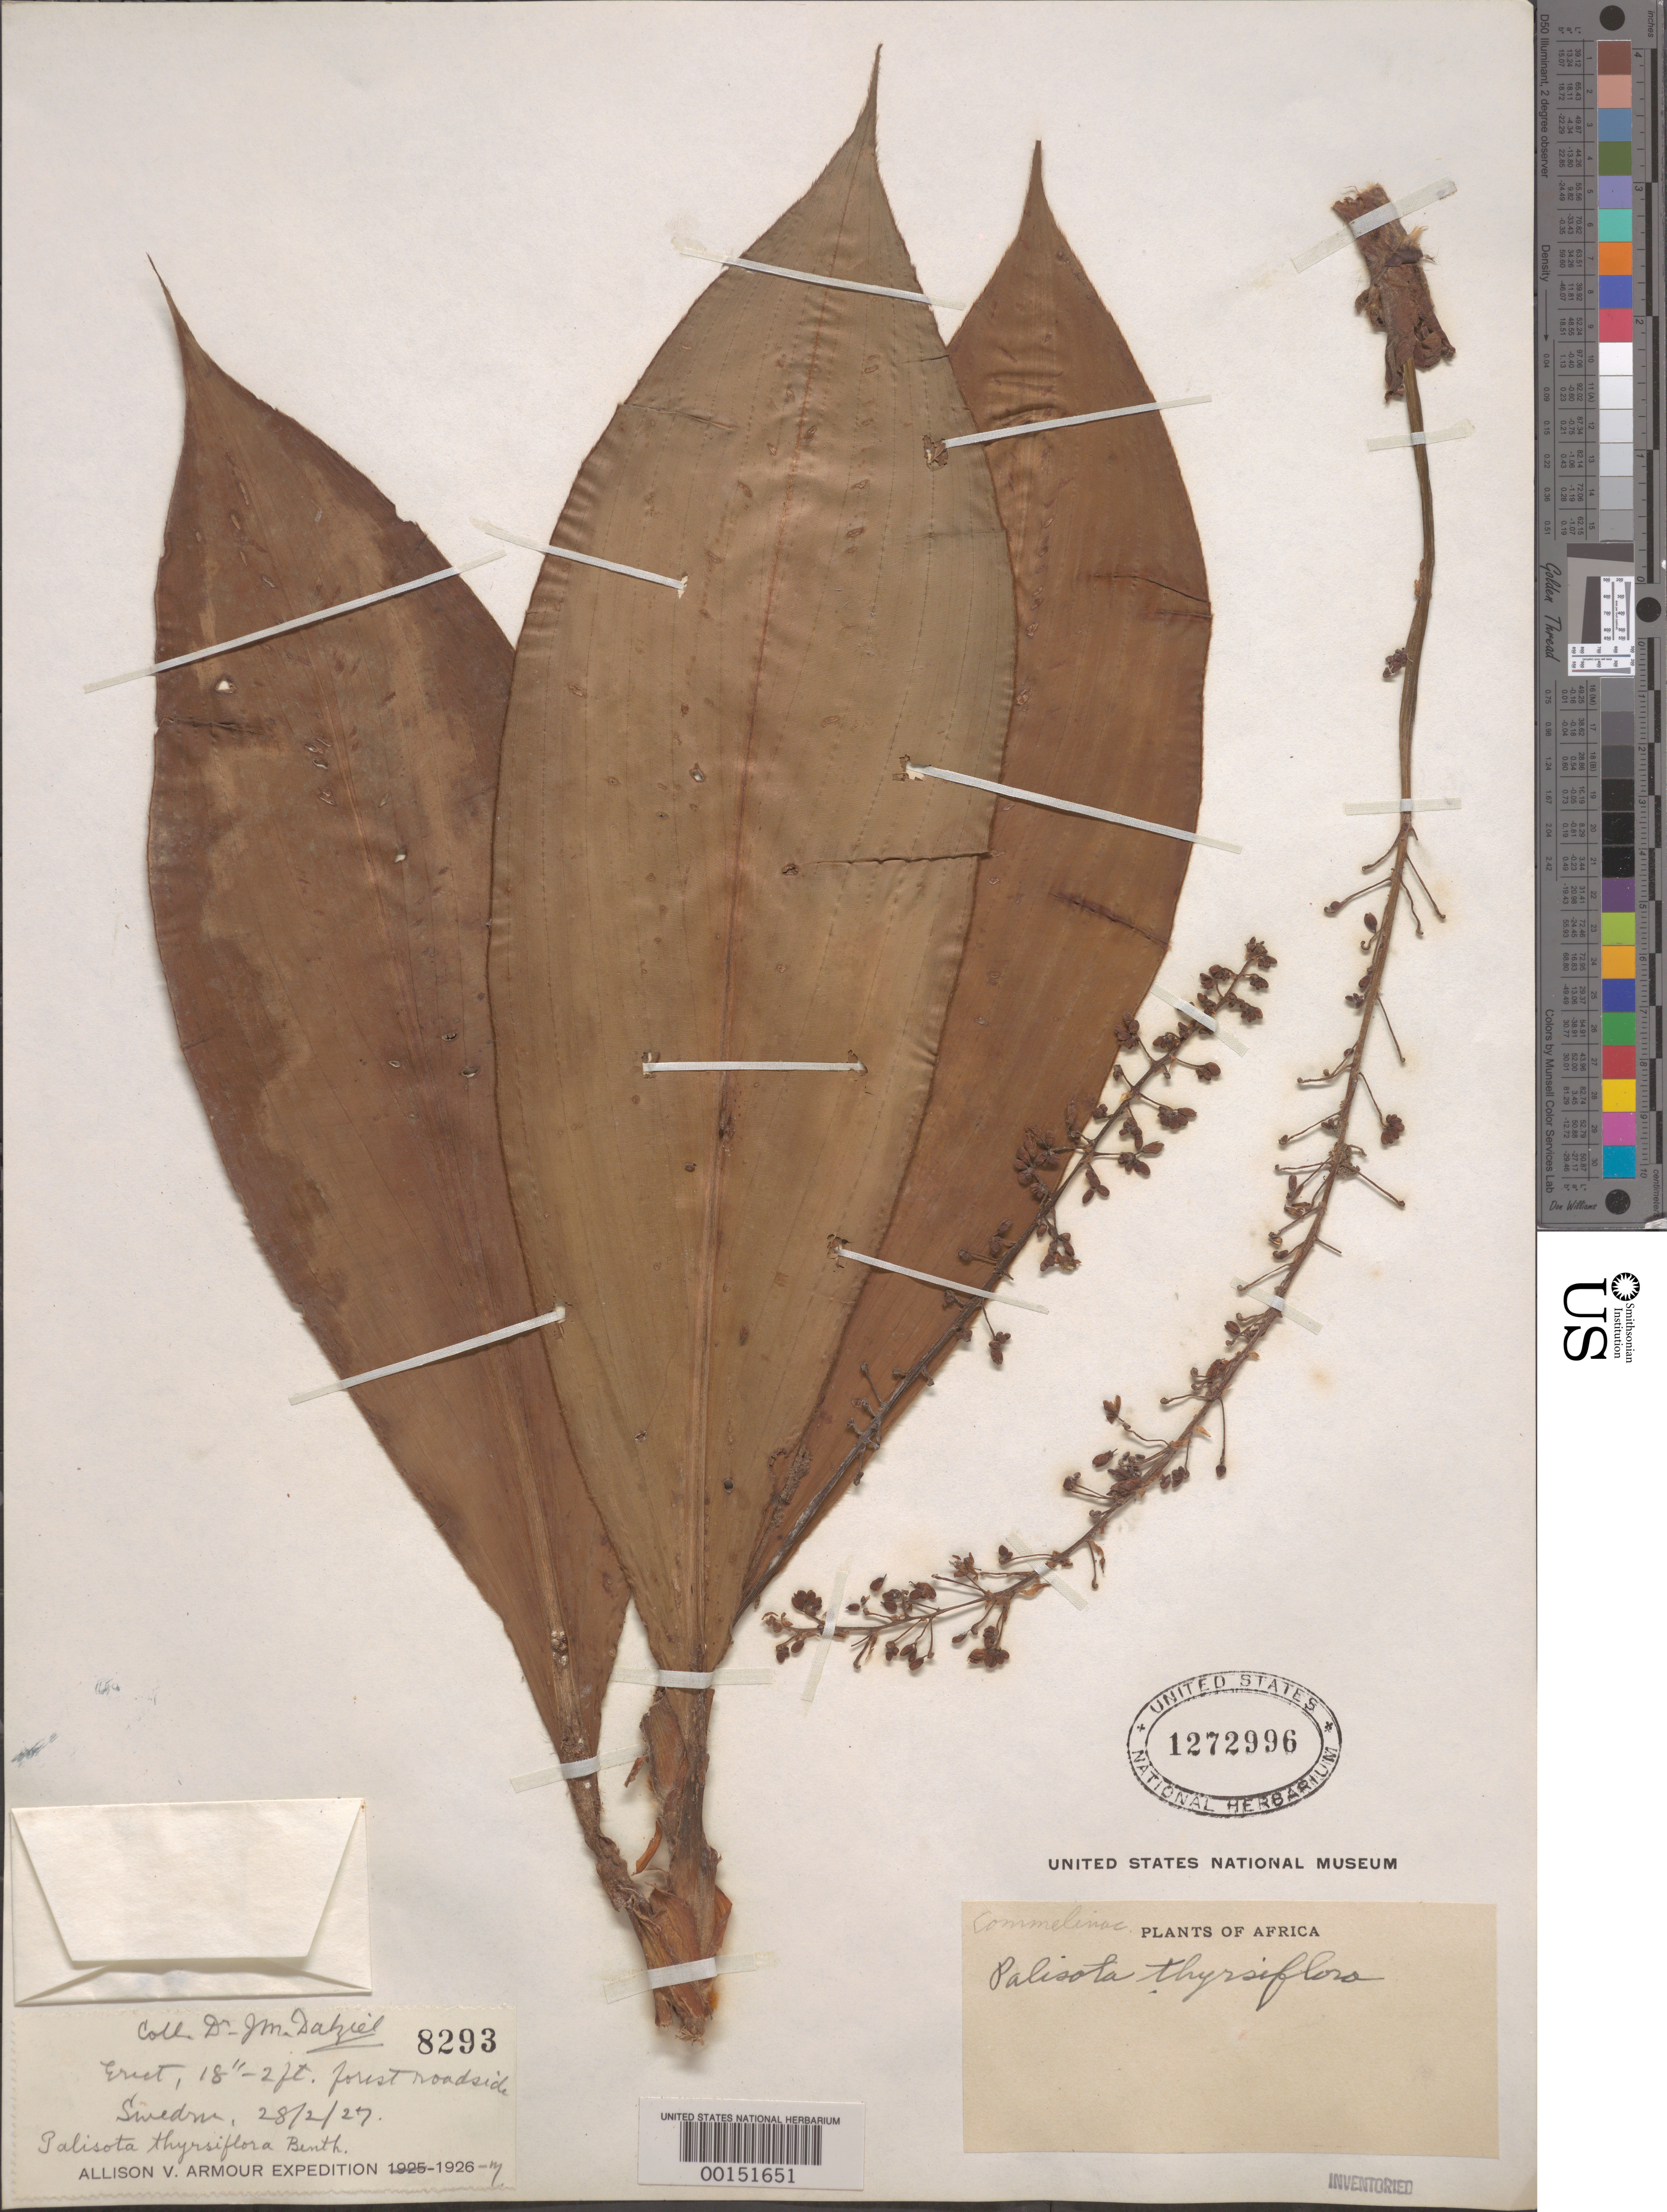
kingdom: Plantae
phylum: Tracheophyta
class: Liliopsida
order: Commelinales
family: Commelinaceae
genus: Palisota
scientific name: Palisota ambigua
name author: (P. Beauv.) C.B. Clarke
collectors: J. Dalziel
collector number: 8293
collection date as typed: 28 Feb 1927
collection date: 1927-02-28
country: Congo, Democratic Republic of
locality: Swedru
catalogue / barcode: US 1272996